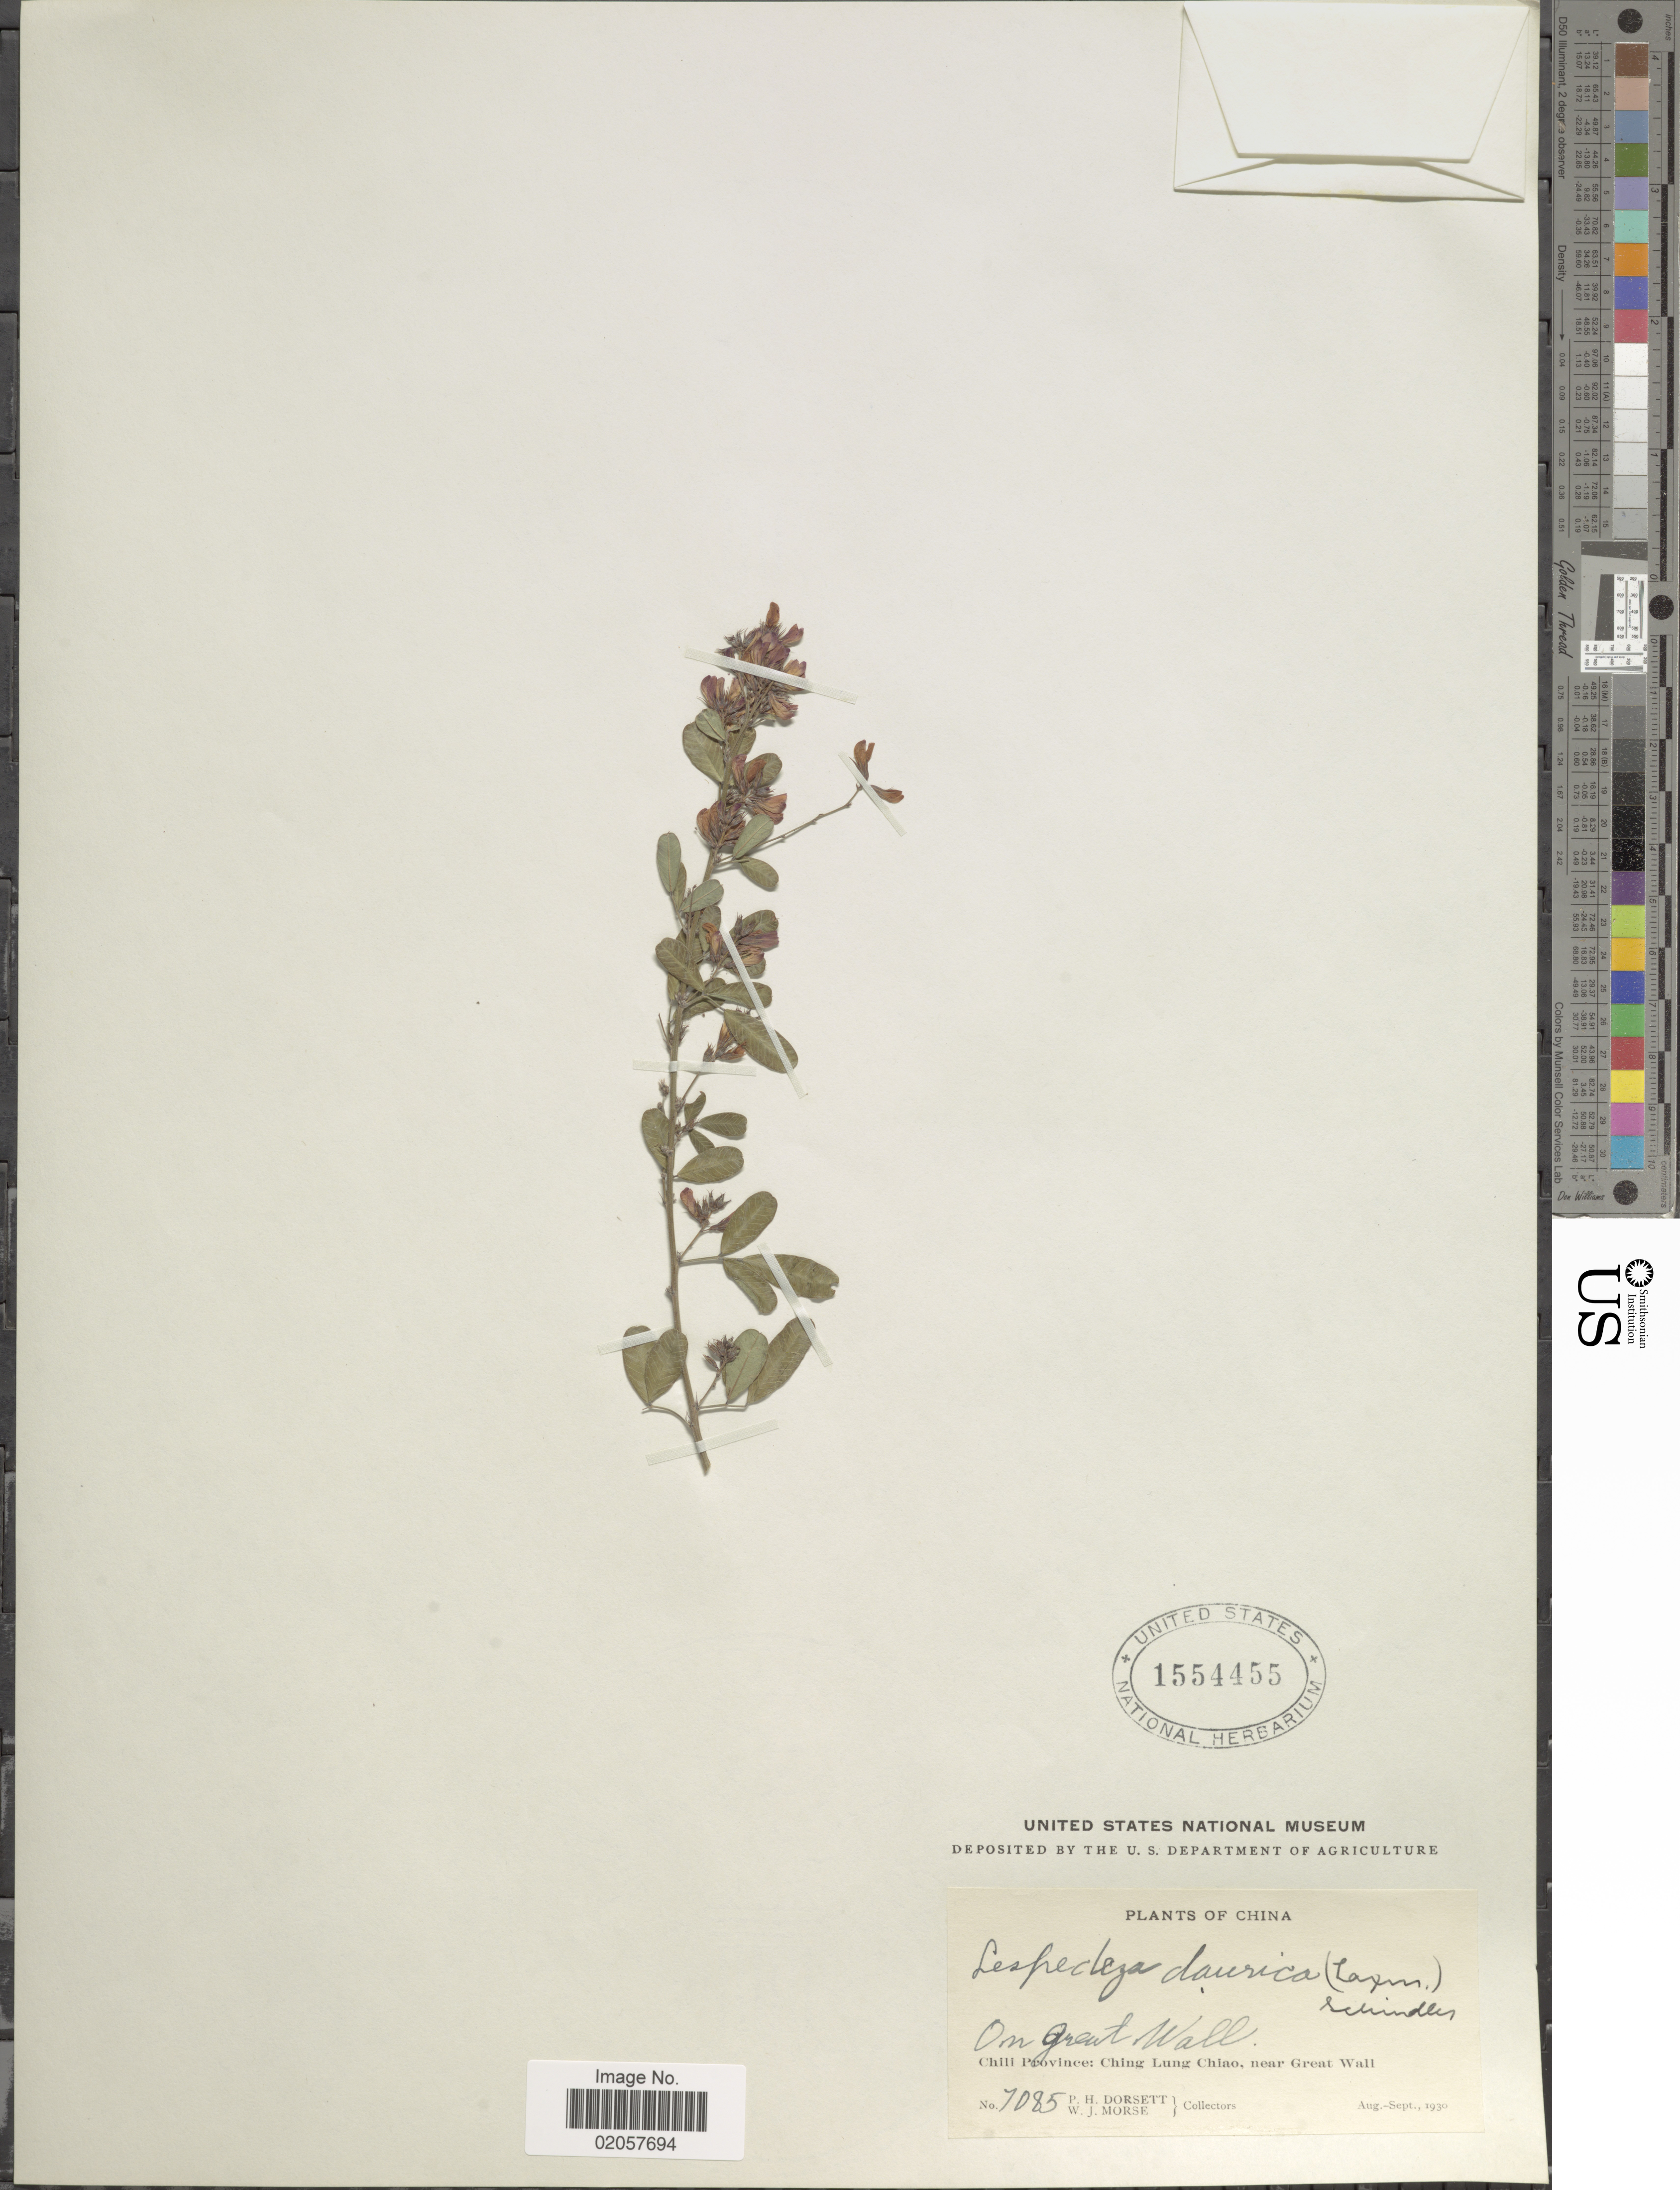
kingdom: Plantae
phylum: Tracheophyta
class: Magnoliopsida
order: Fabales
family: Fabaceae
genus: Lespedeza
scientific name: Lespedeza davurica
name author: (Laxm.) Schindl.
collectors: P. H. Dorsett & W. J. Morse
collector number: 7085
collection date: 1930-08/1930-09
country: China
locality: Chili Province: Ching Lung Chiao, near Great Wall, on great wall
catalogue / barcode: US 1554455